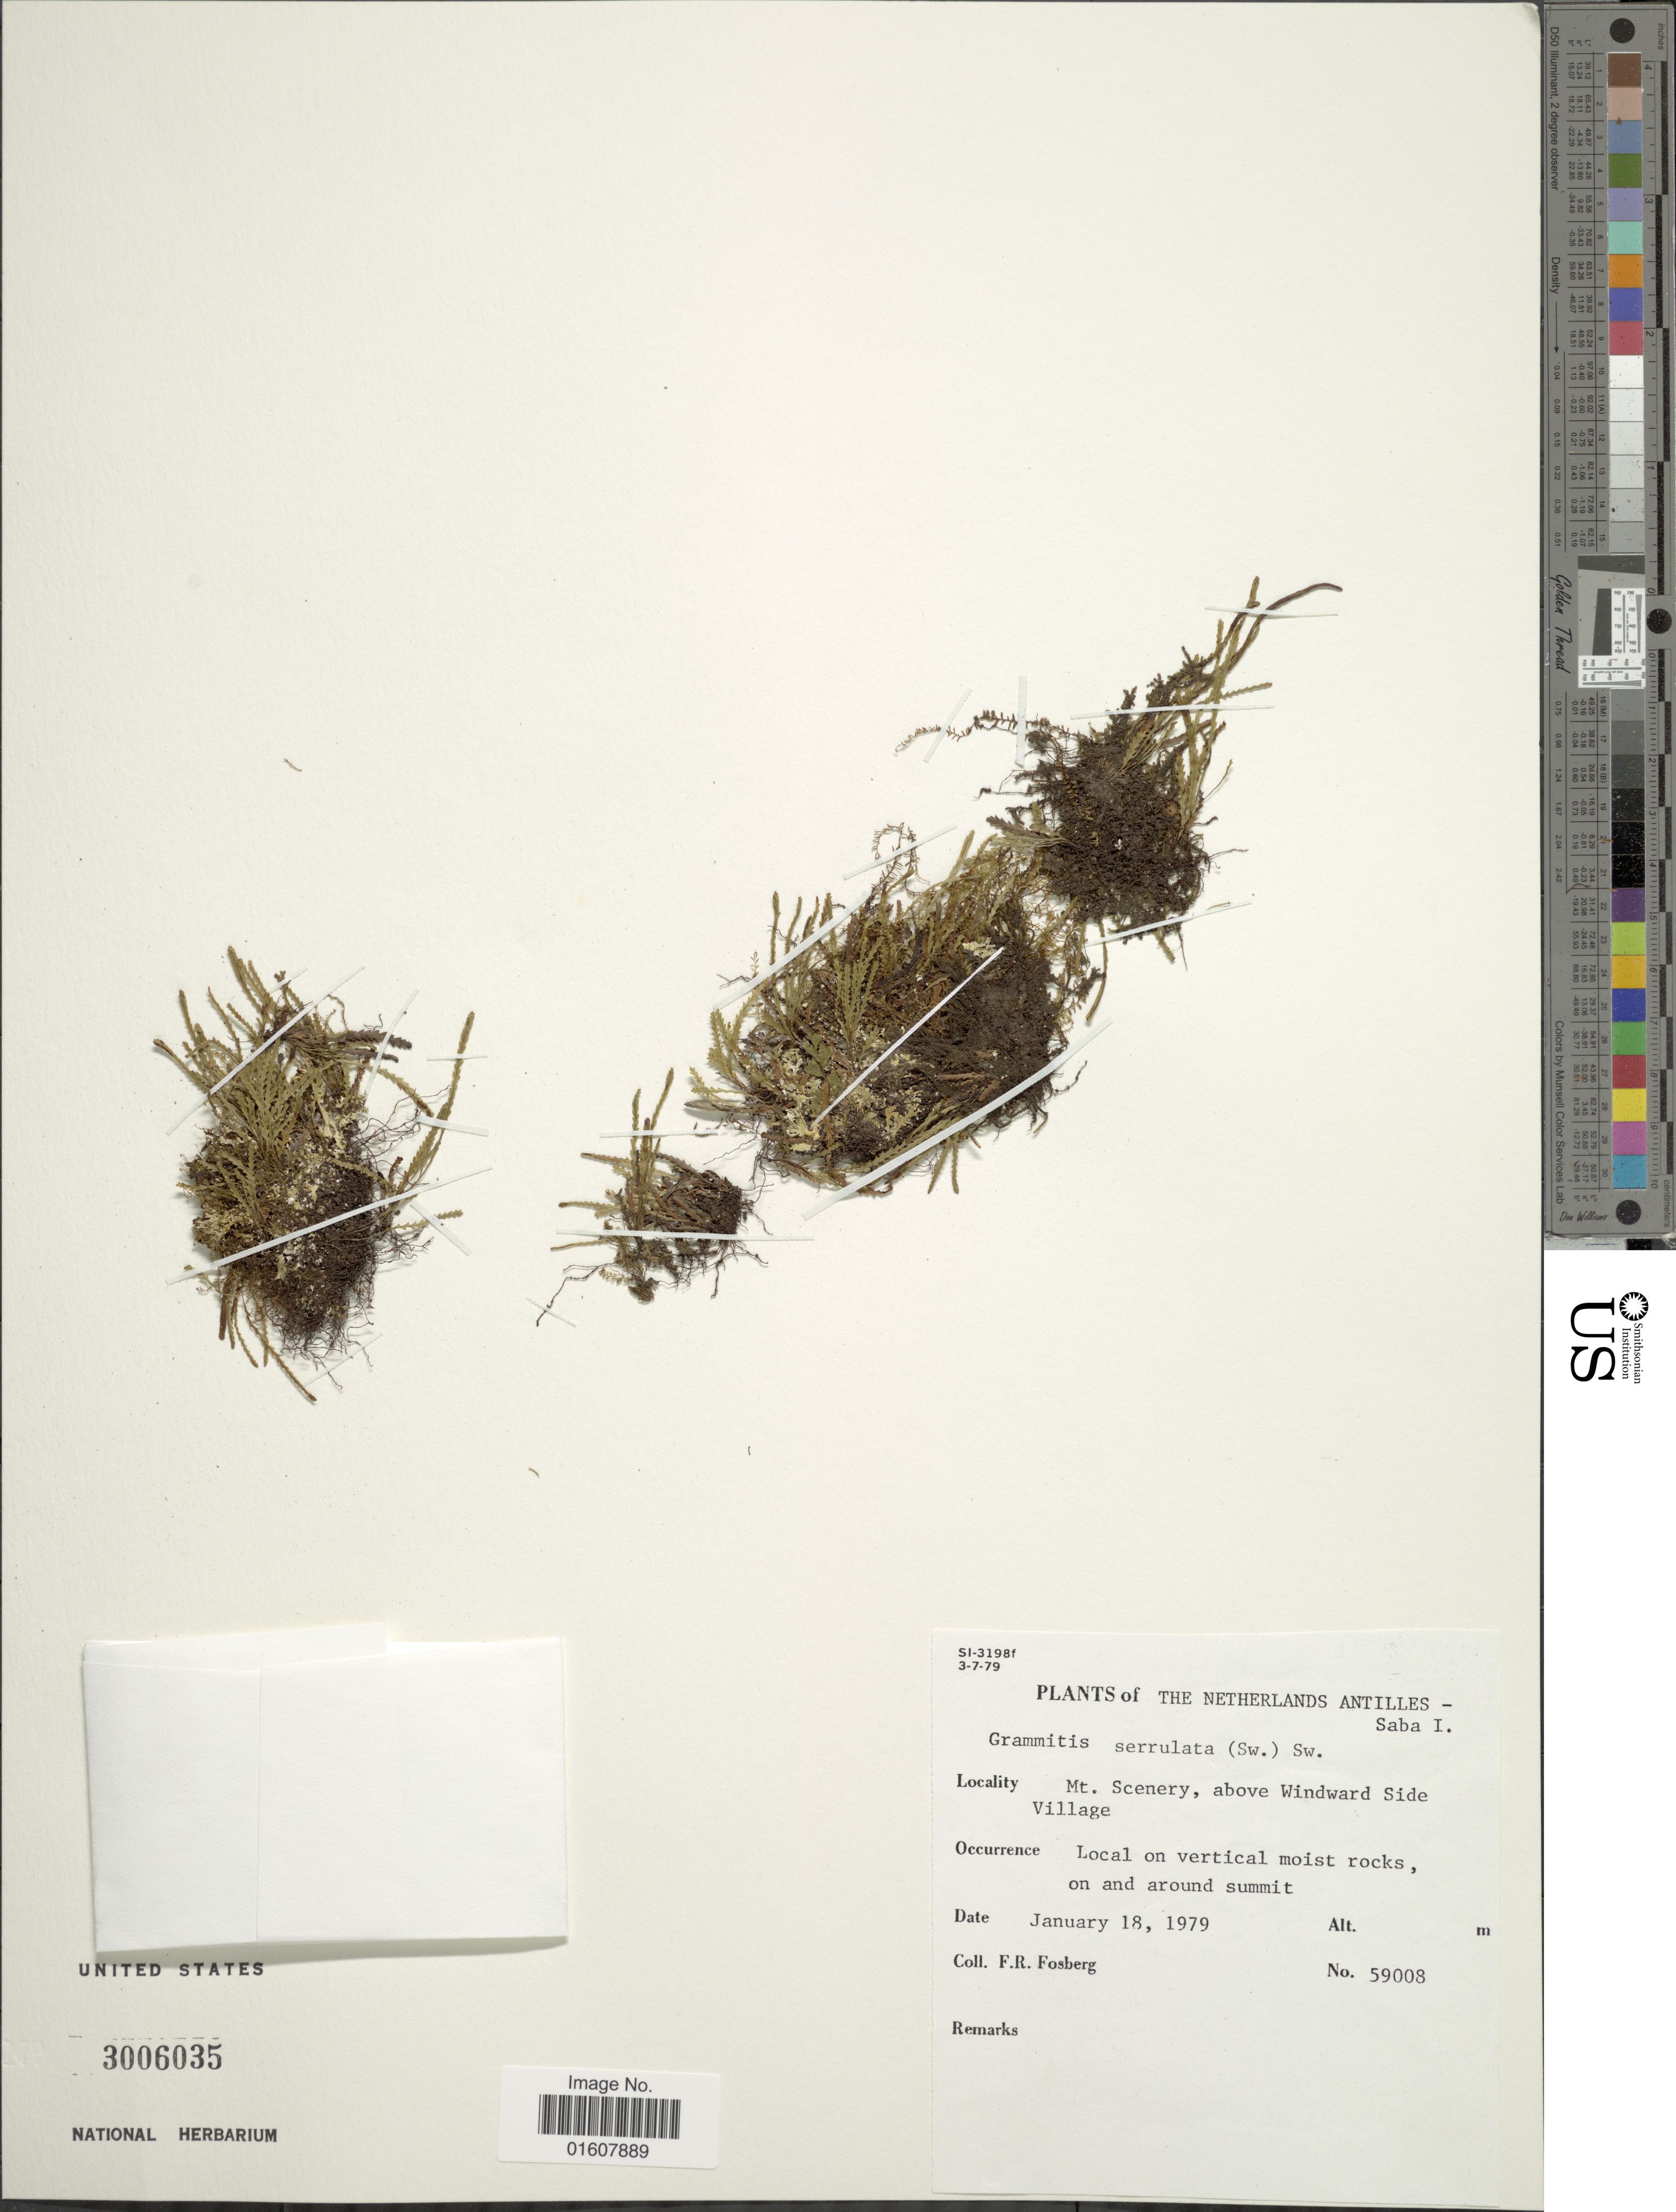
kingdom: Plantae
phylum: Tracheophyta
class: Polypodiopsida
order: Polypodiales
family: Polypodiaceae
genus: Cochlidium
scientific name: Cochlidium serrulatum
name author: (Sw.) L.E. Bishop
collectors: F. R. Fosberg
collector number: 59008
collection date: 1979-01-18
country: Netherlands Antilles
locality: Saba I. Mt. Scenery, above Windward Side Village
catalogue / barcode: US 3006035